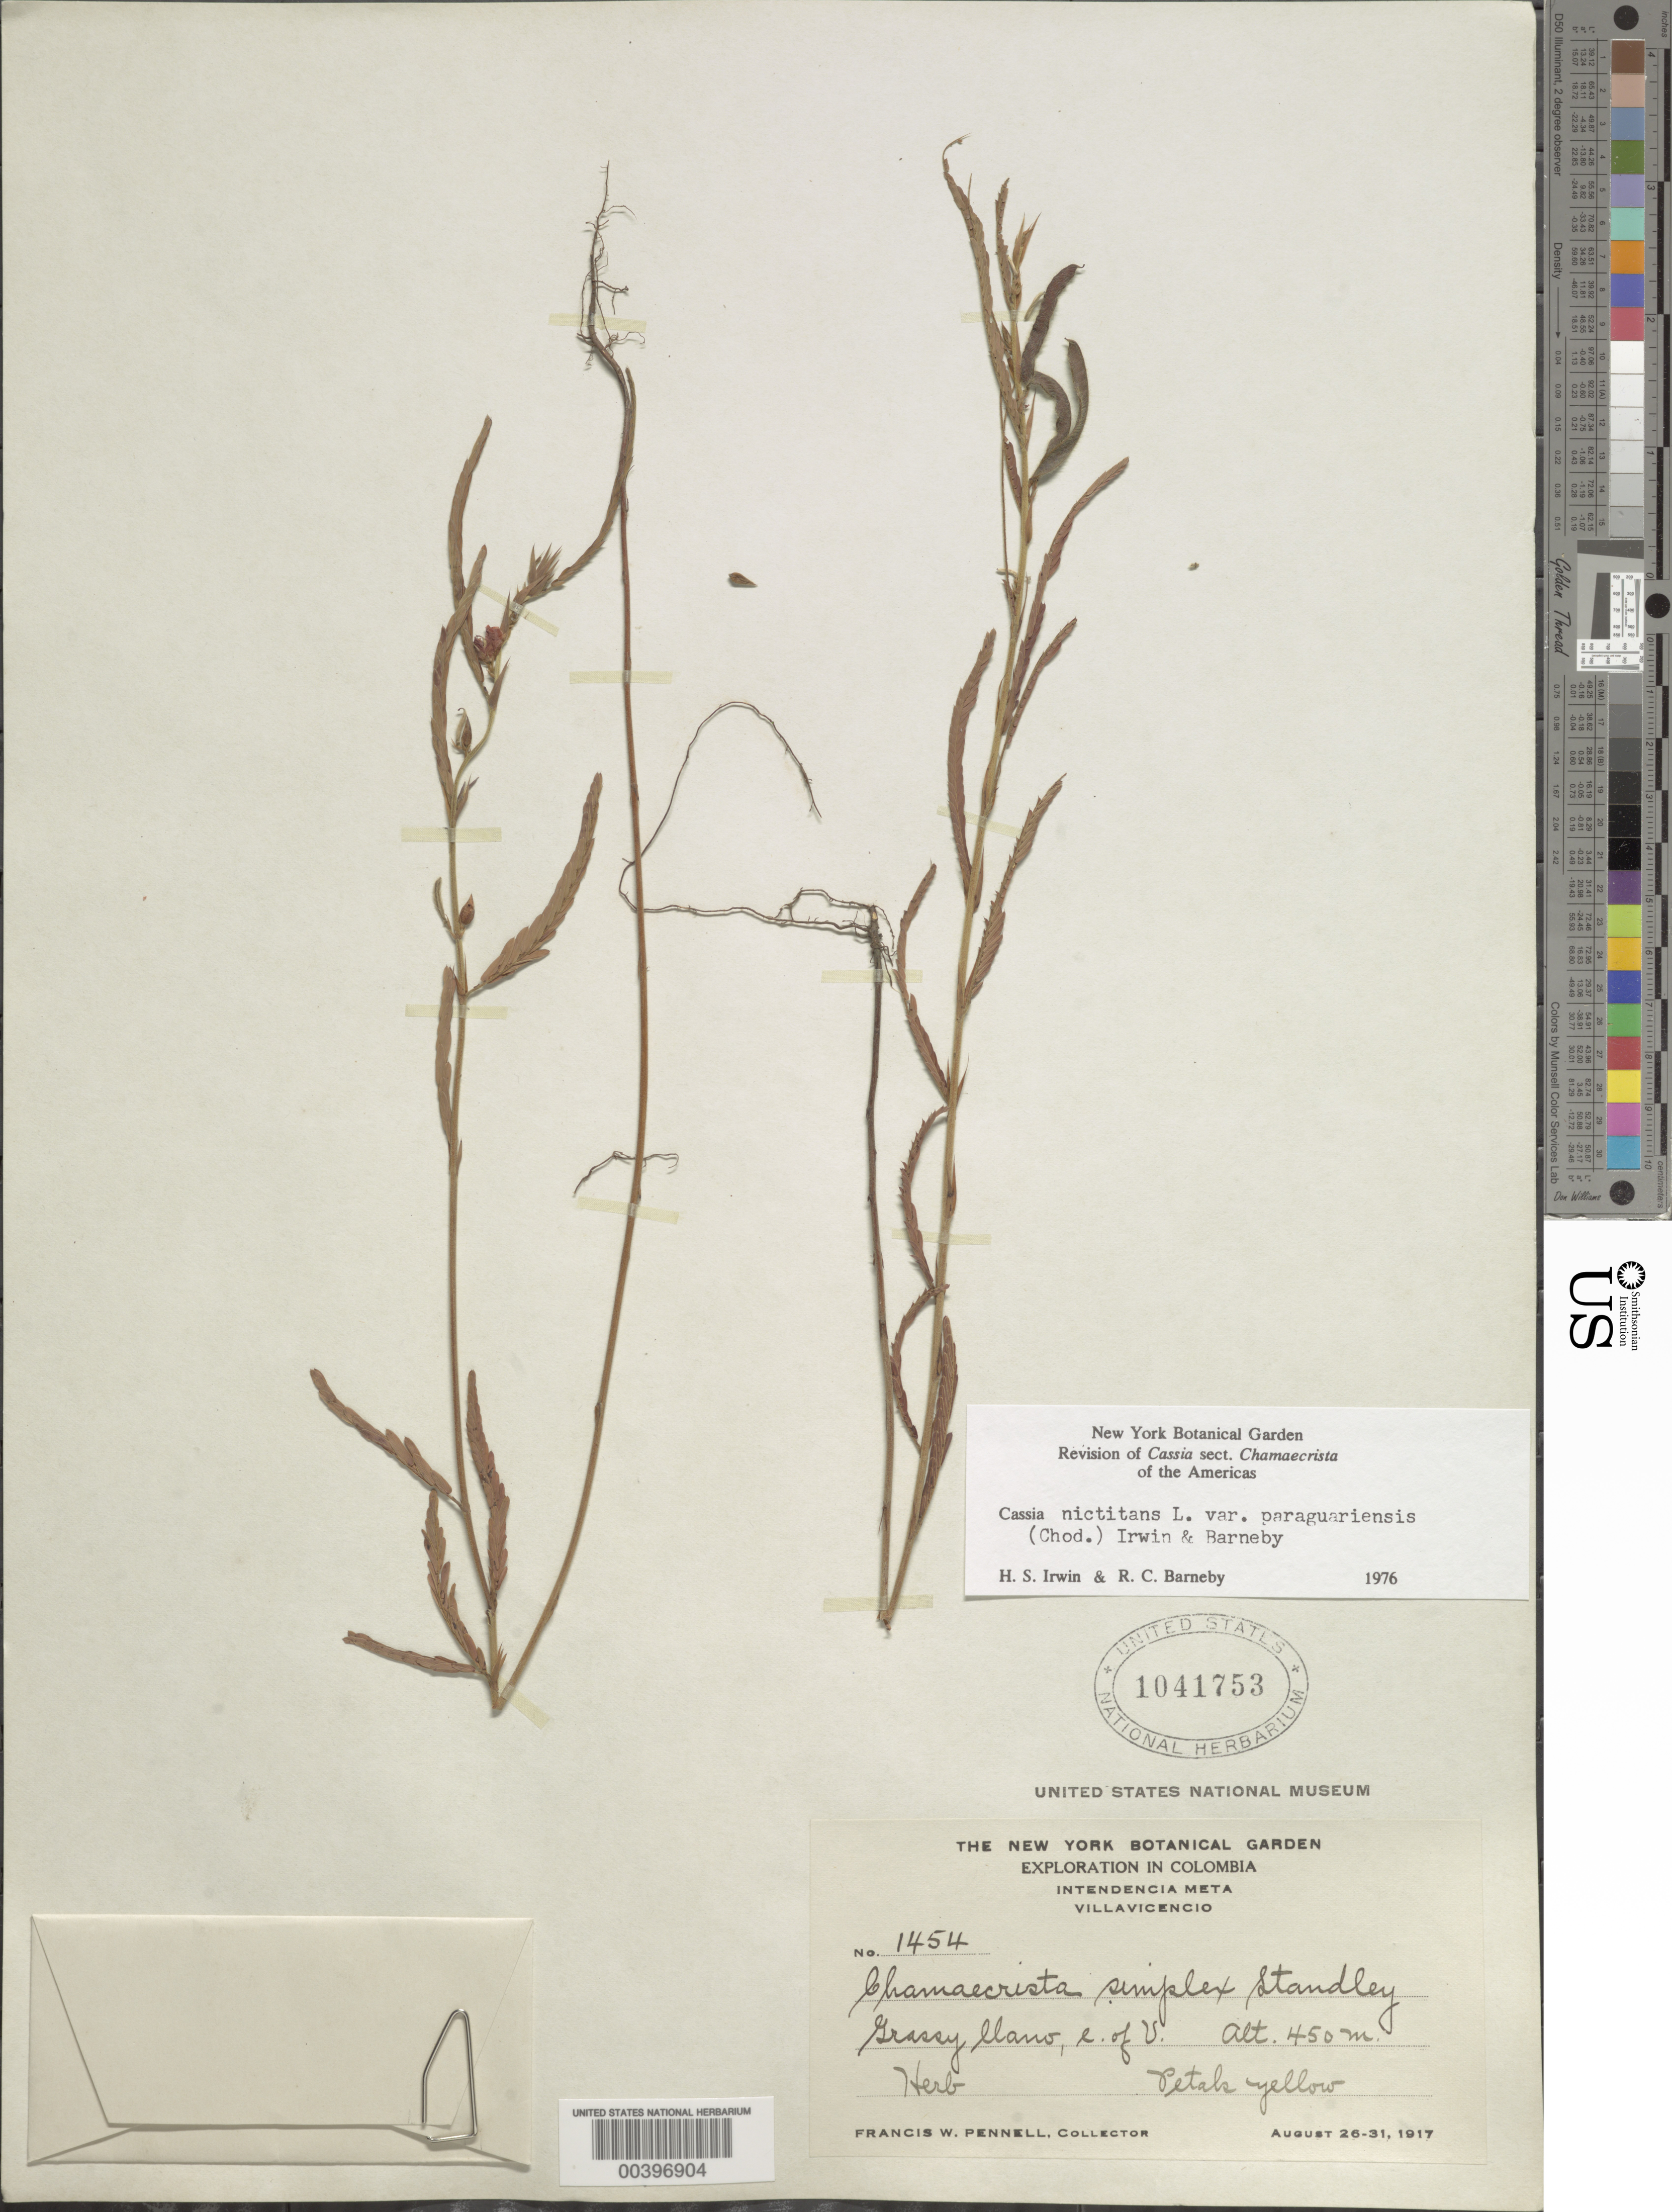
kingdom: Plantae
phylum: Tracheophyta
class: Magnoliopsida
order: Fabales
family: Fabaceae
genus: Chamaecrista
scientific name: Chamaecrista nictitans var. paraguariensis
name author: (Chodat & Hassl.) H.S. Irwin & Barneby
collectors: F. W. Pennell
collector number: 1454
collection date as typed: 26 Aug 1917 to 31 Aug 1917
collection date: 1917-08-26/1917-08-31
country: Colombia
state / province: Meta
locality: E of Villa Vicencia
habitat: Grassy llano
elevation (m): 450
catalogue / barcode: US 1041753